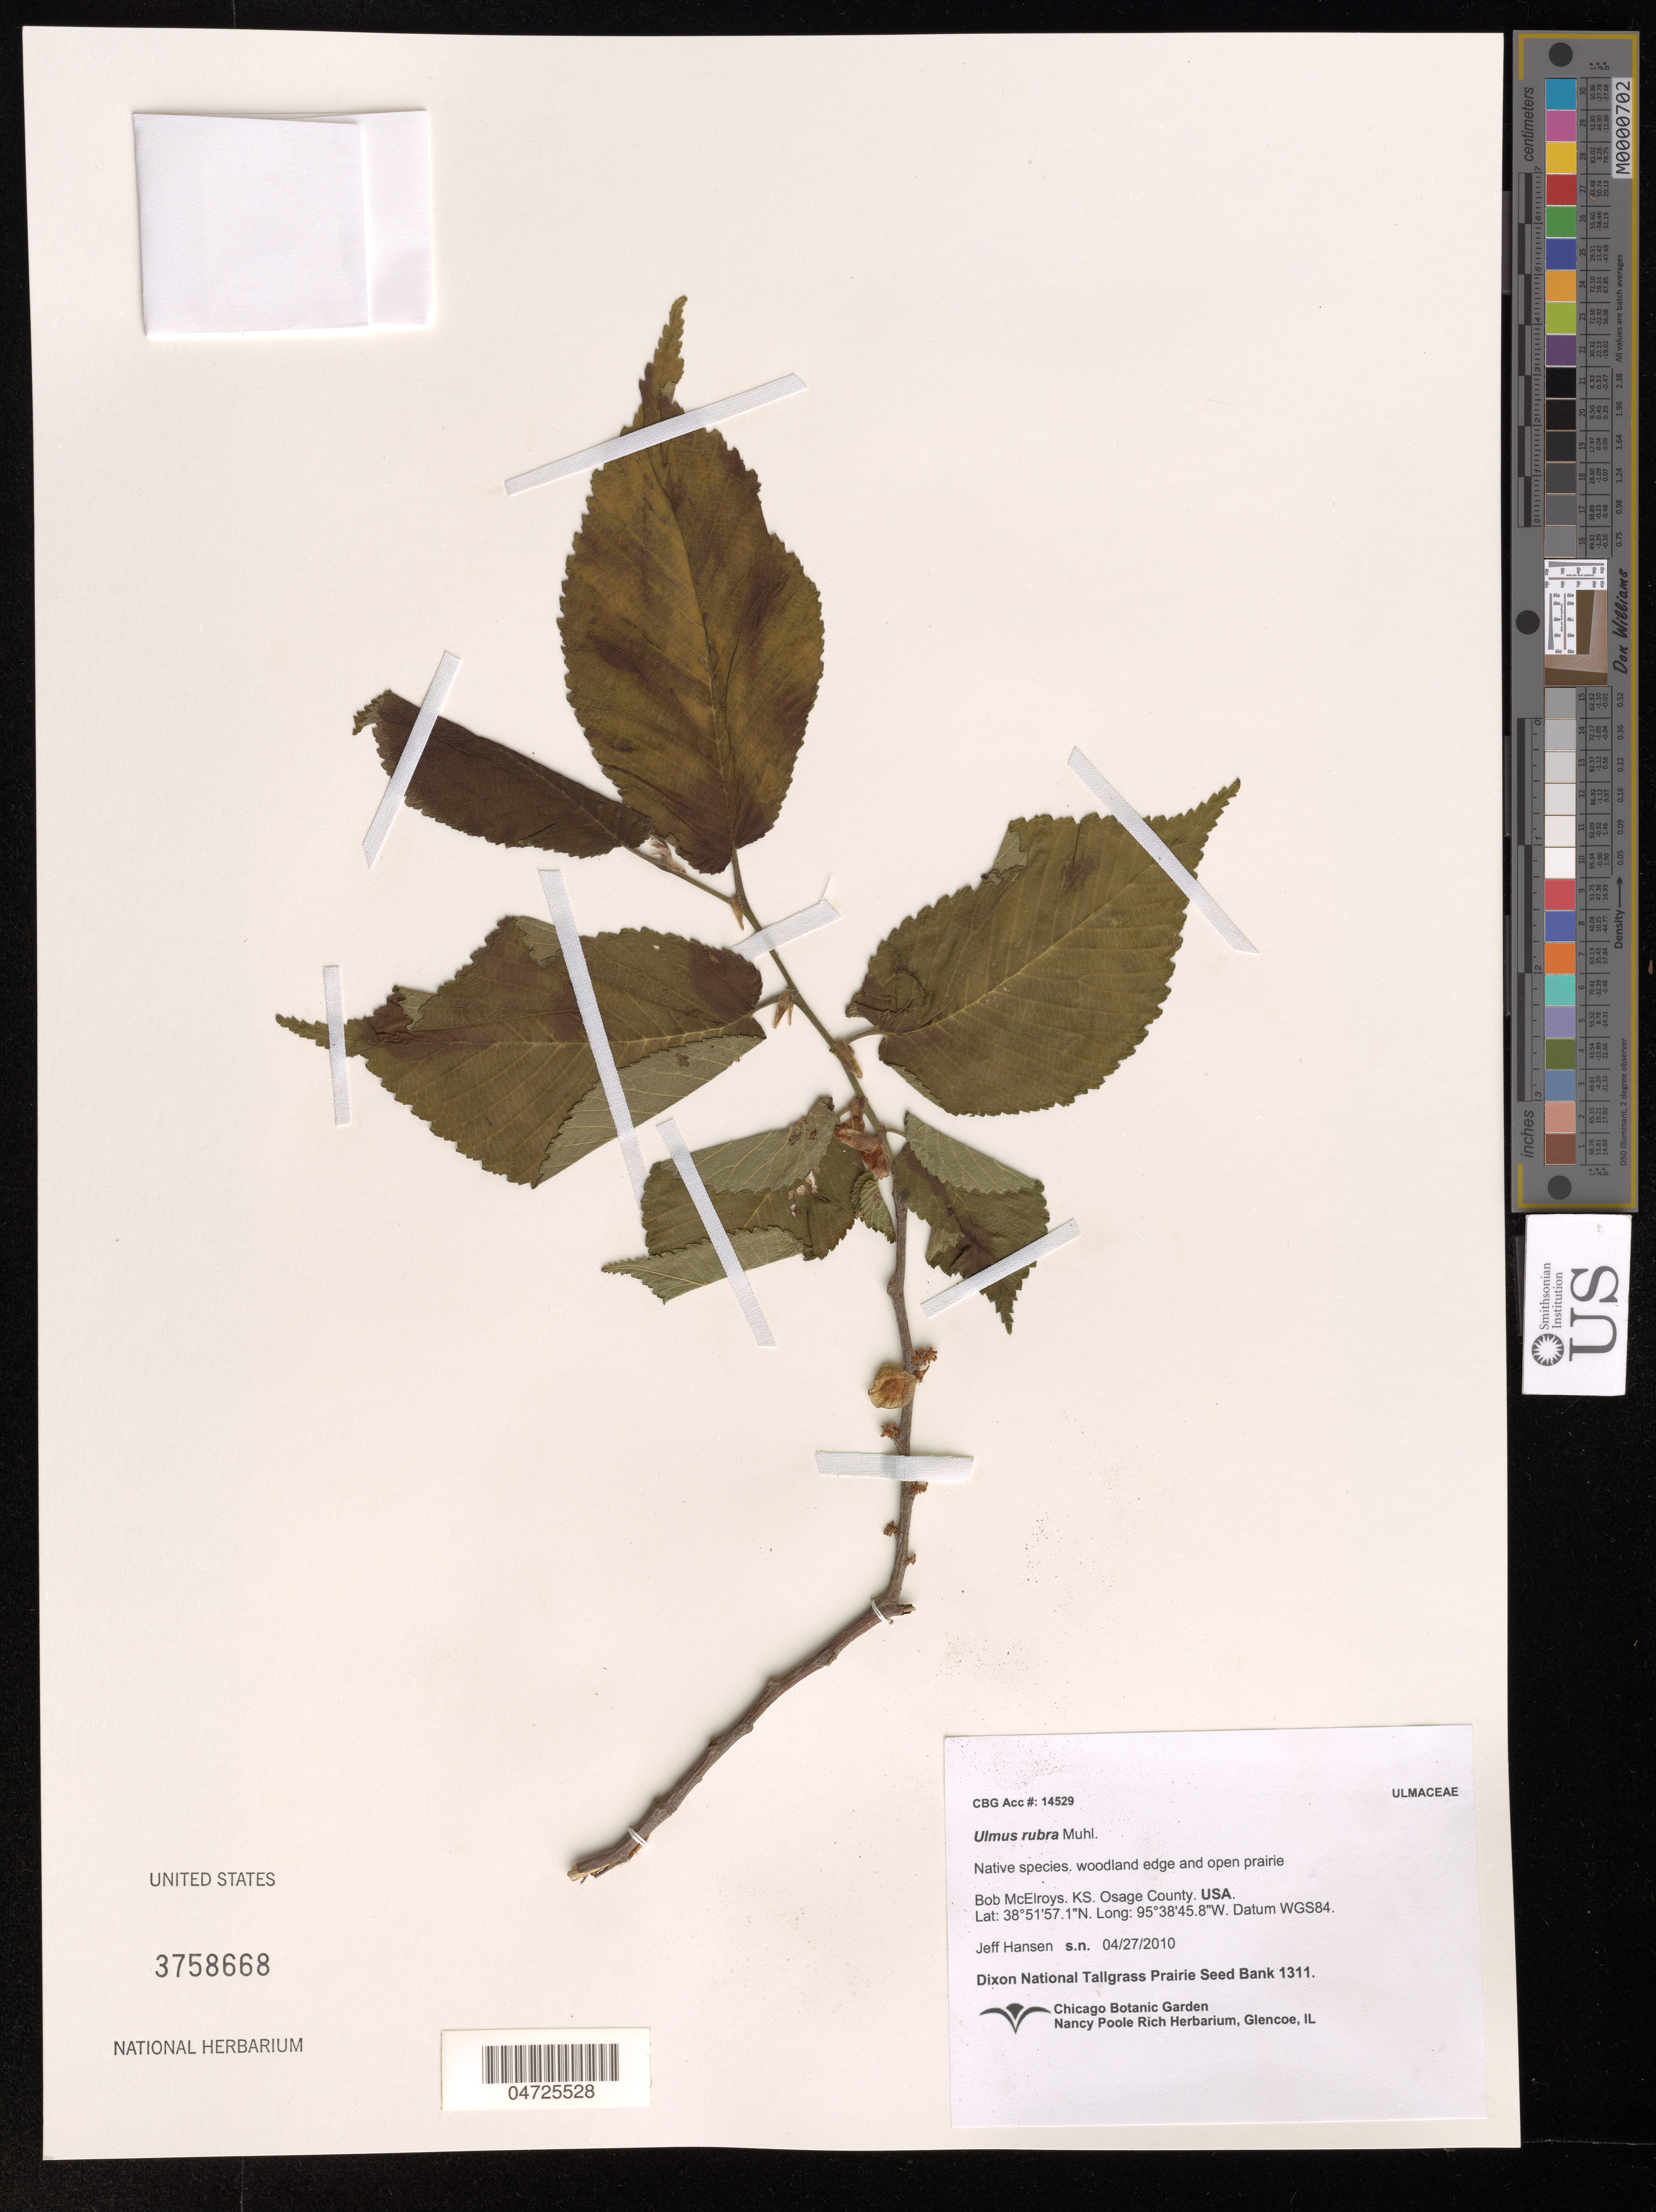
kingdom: Plantae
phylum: Tracheophyta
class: Magnoliopsida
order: Rosales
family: Ulmaceae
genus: Ulmus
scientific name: Ulmus rubra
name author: Muhl.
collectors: J. Hansen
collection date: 2010-04-27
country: United States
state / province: Kansas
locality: Bob McElroys. Osage County. Datum WGS84.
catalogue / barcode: US 3758668